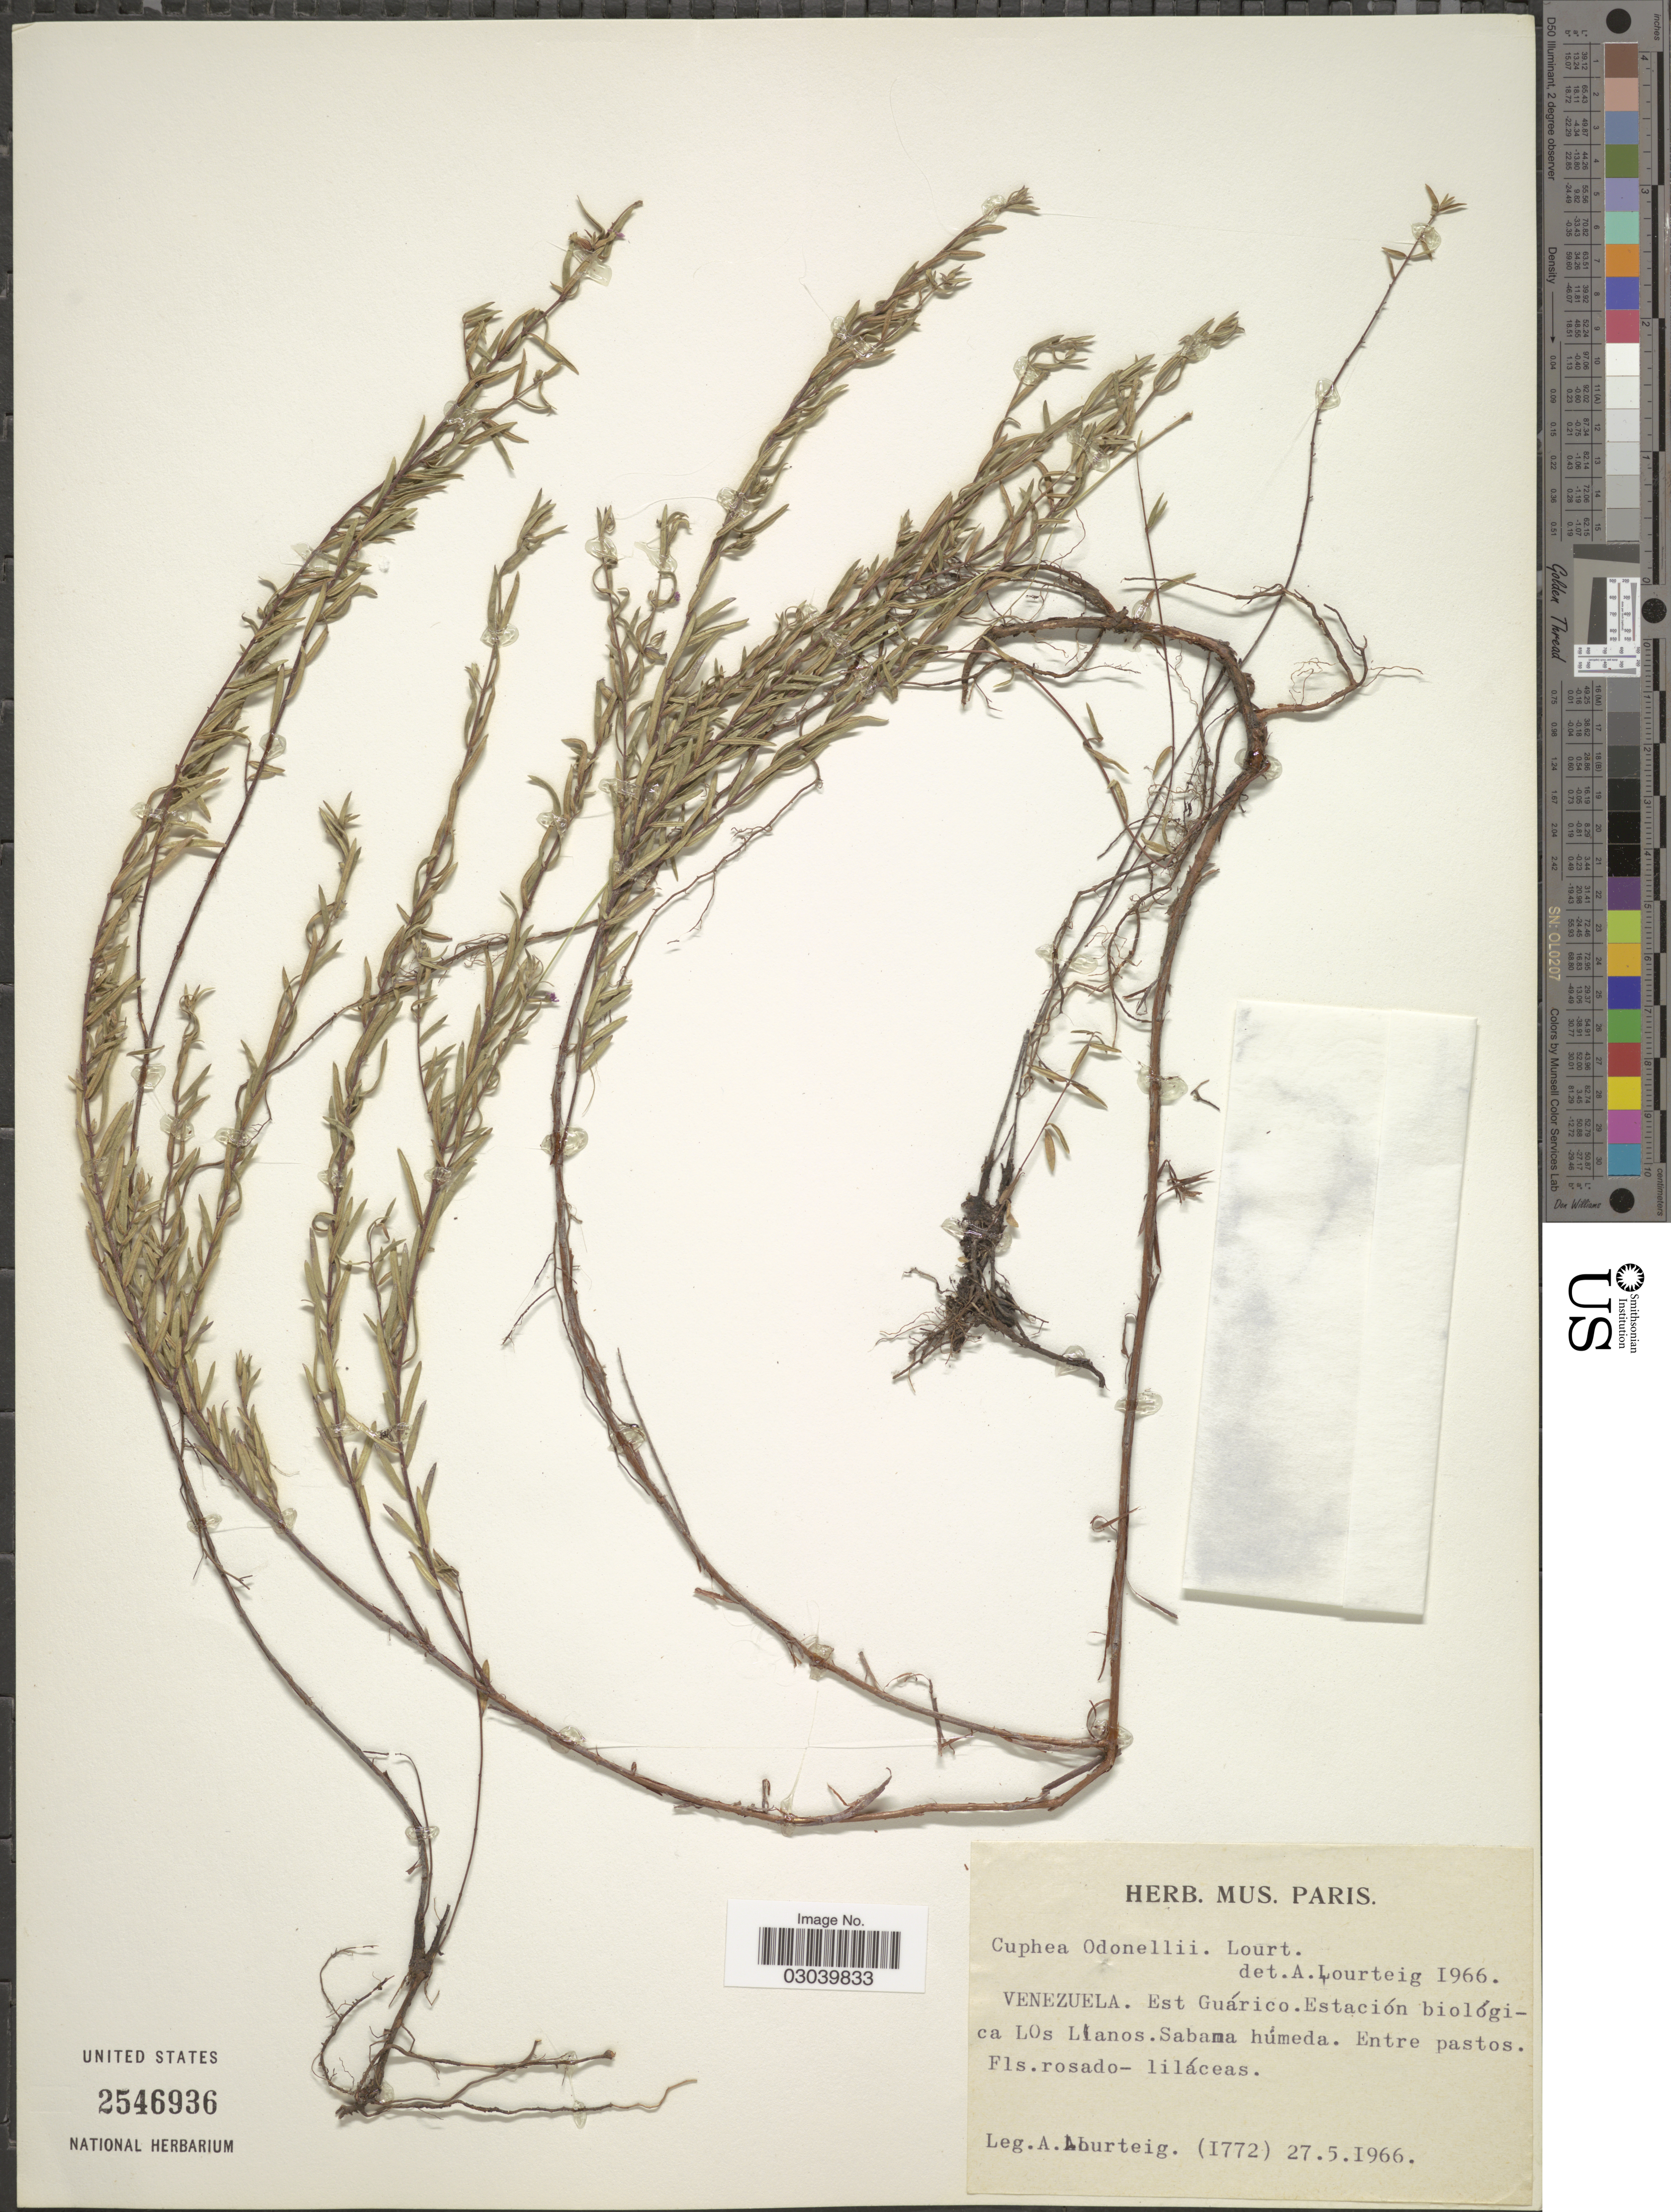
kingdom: Plantae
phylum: Tracheophyta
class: Magnoliopsida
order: Myrtales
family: Lythraceae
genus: Cuphea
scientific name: Cuphea odonellii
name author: Lourteig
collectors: A. Lourteig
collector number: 1772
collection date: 1966-05-27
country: Venezuela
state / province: Guárico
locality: Estación biológica Los Llanos. Sabana húmeda. Entre pastos.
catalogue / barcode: US 2546936